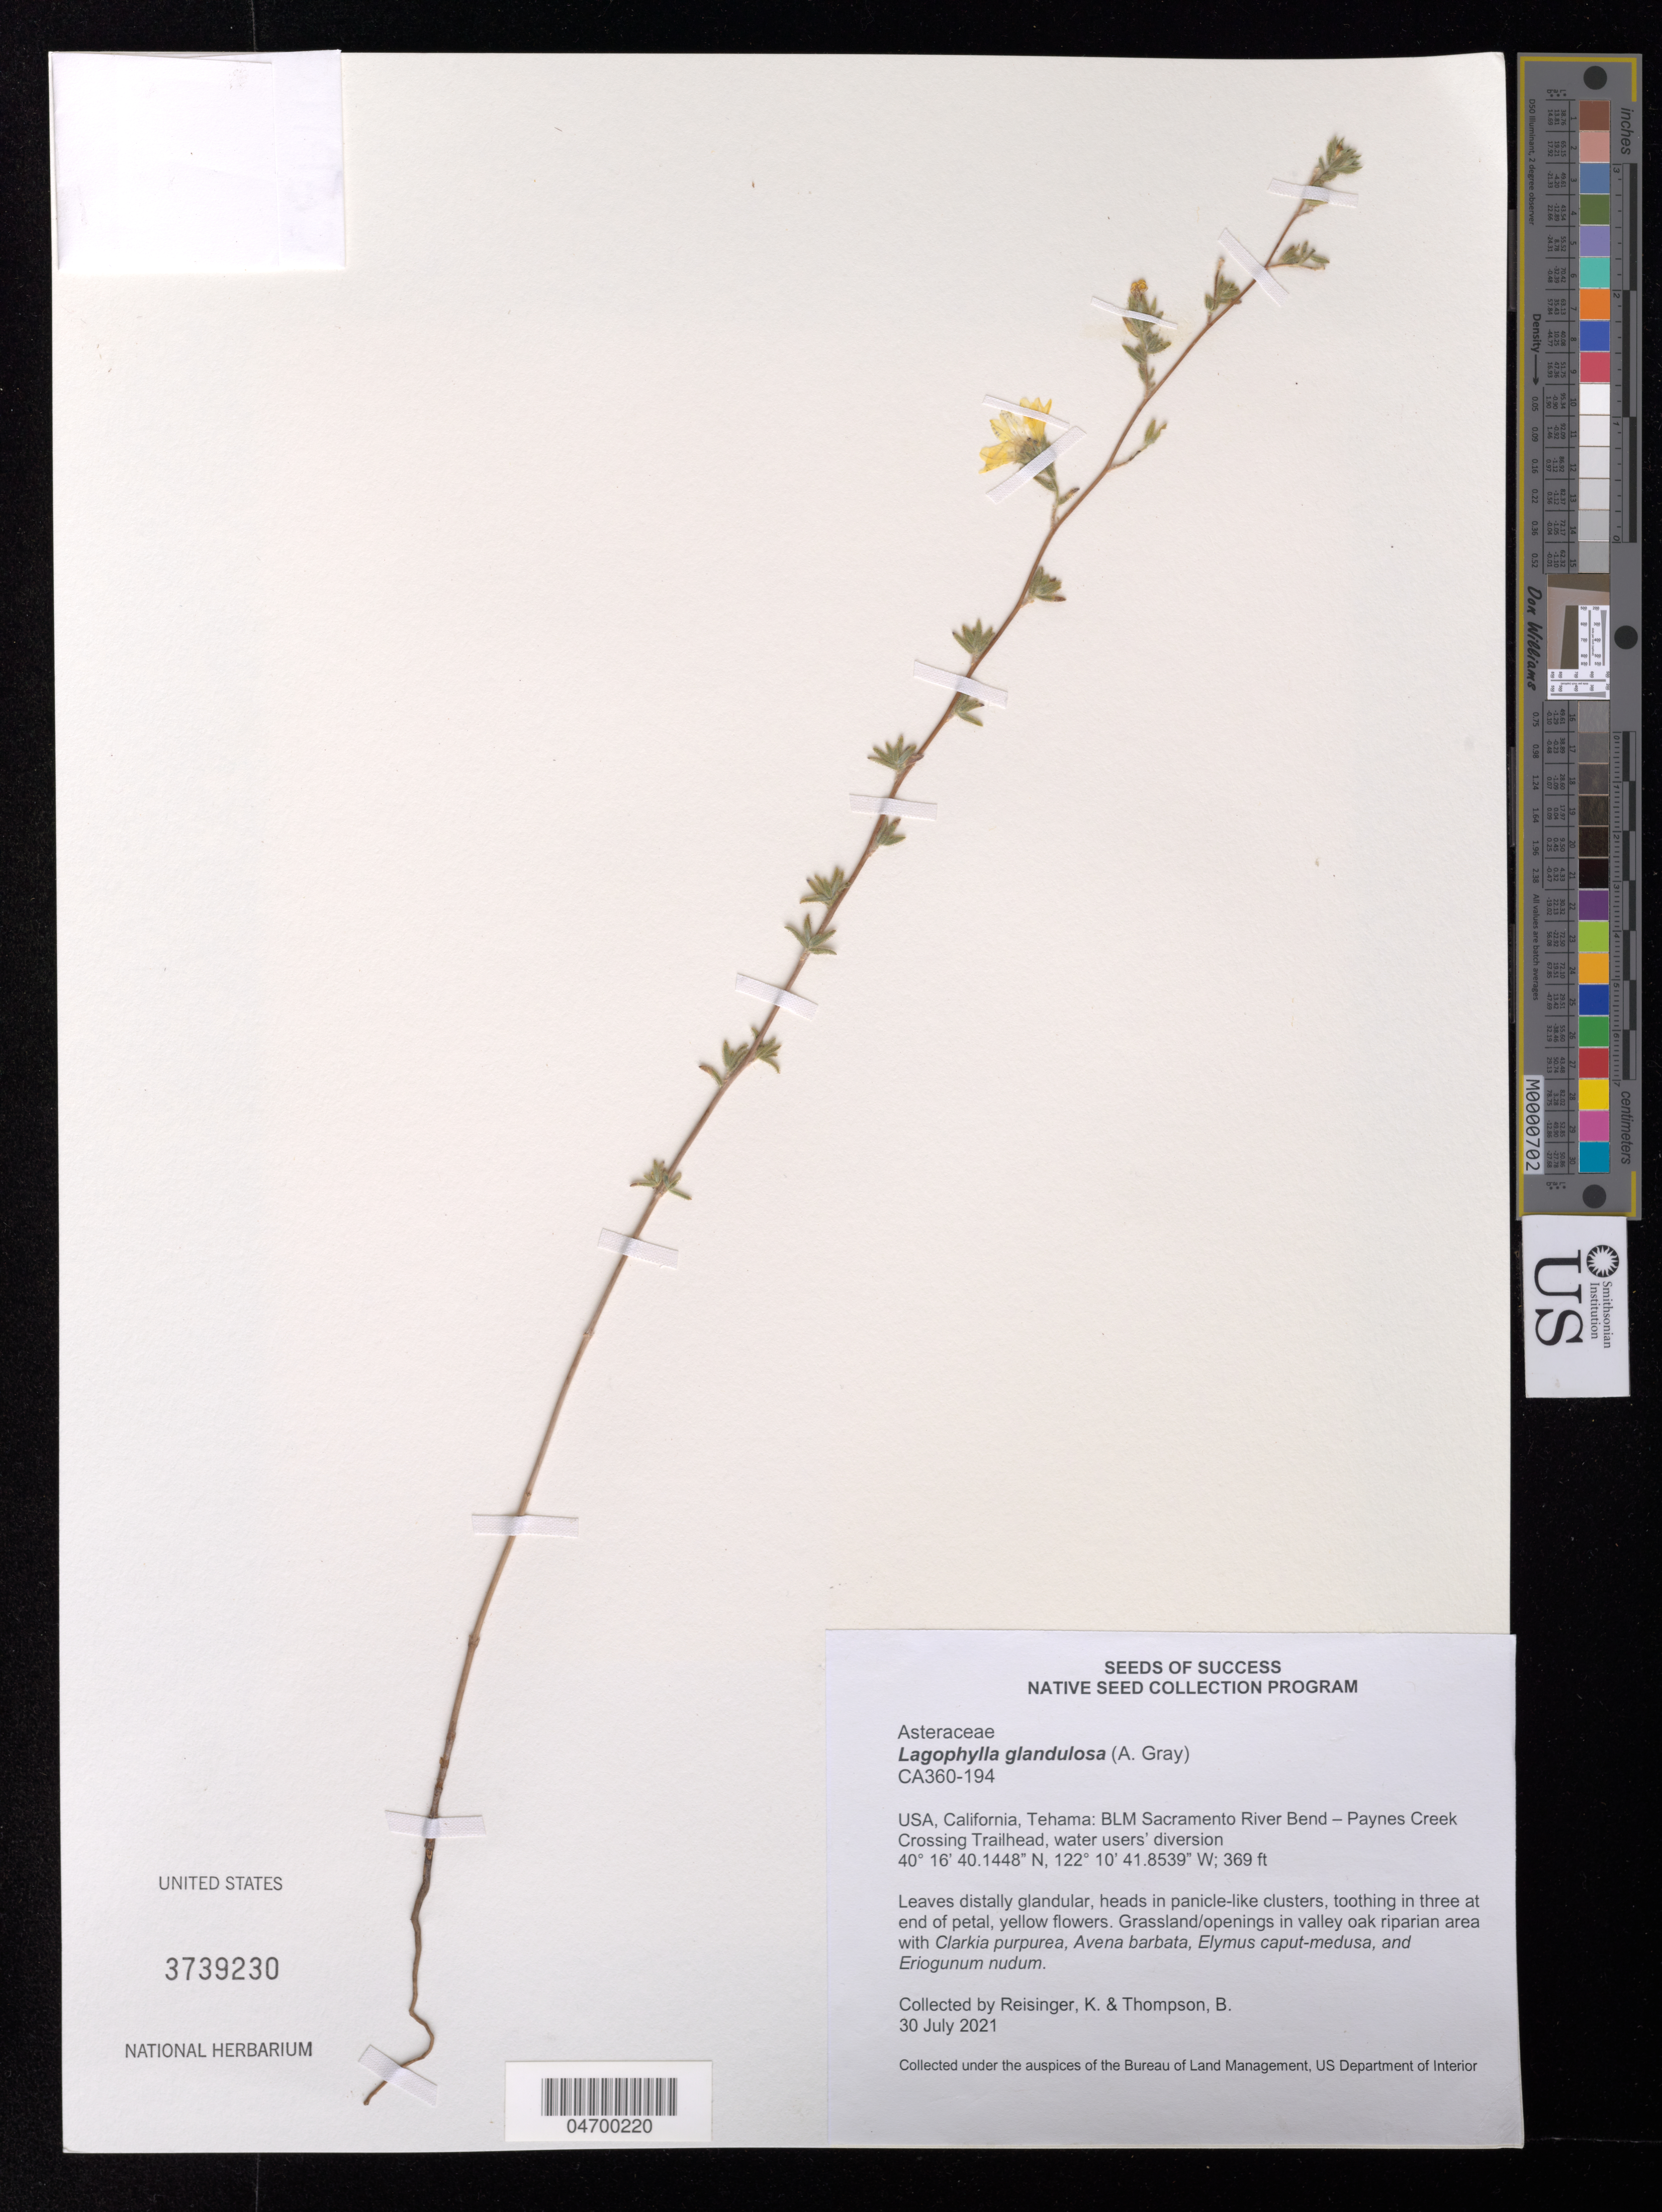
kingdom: Plantae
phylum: Tracheophyta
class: Magnoliopsida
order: Asterales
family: Asteraceae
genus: Lagophylla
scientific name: Lagophylla glandulosa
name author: A. Gray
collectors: C. Desmond & B. Thompson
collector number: CA360-194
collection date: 2021-07-30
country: United States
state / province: California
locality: Tehama: BLM Sacramento River Bend - Paynes Creek Crossing Trailhead, water users diversion.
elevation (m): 112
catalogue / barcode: US 3739230